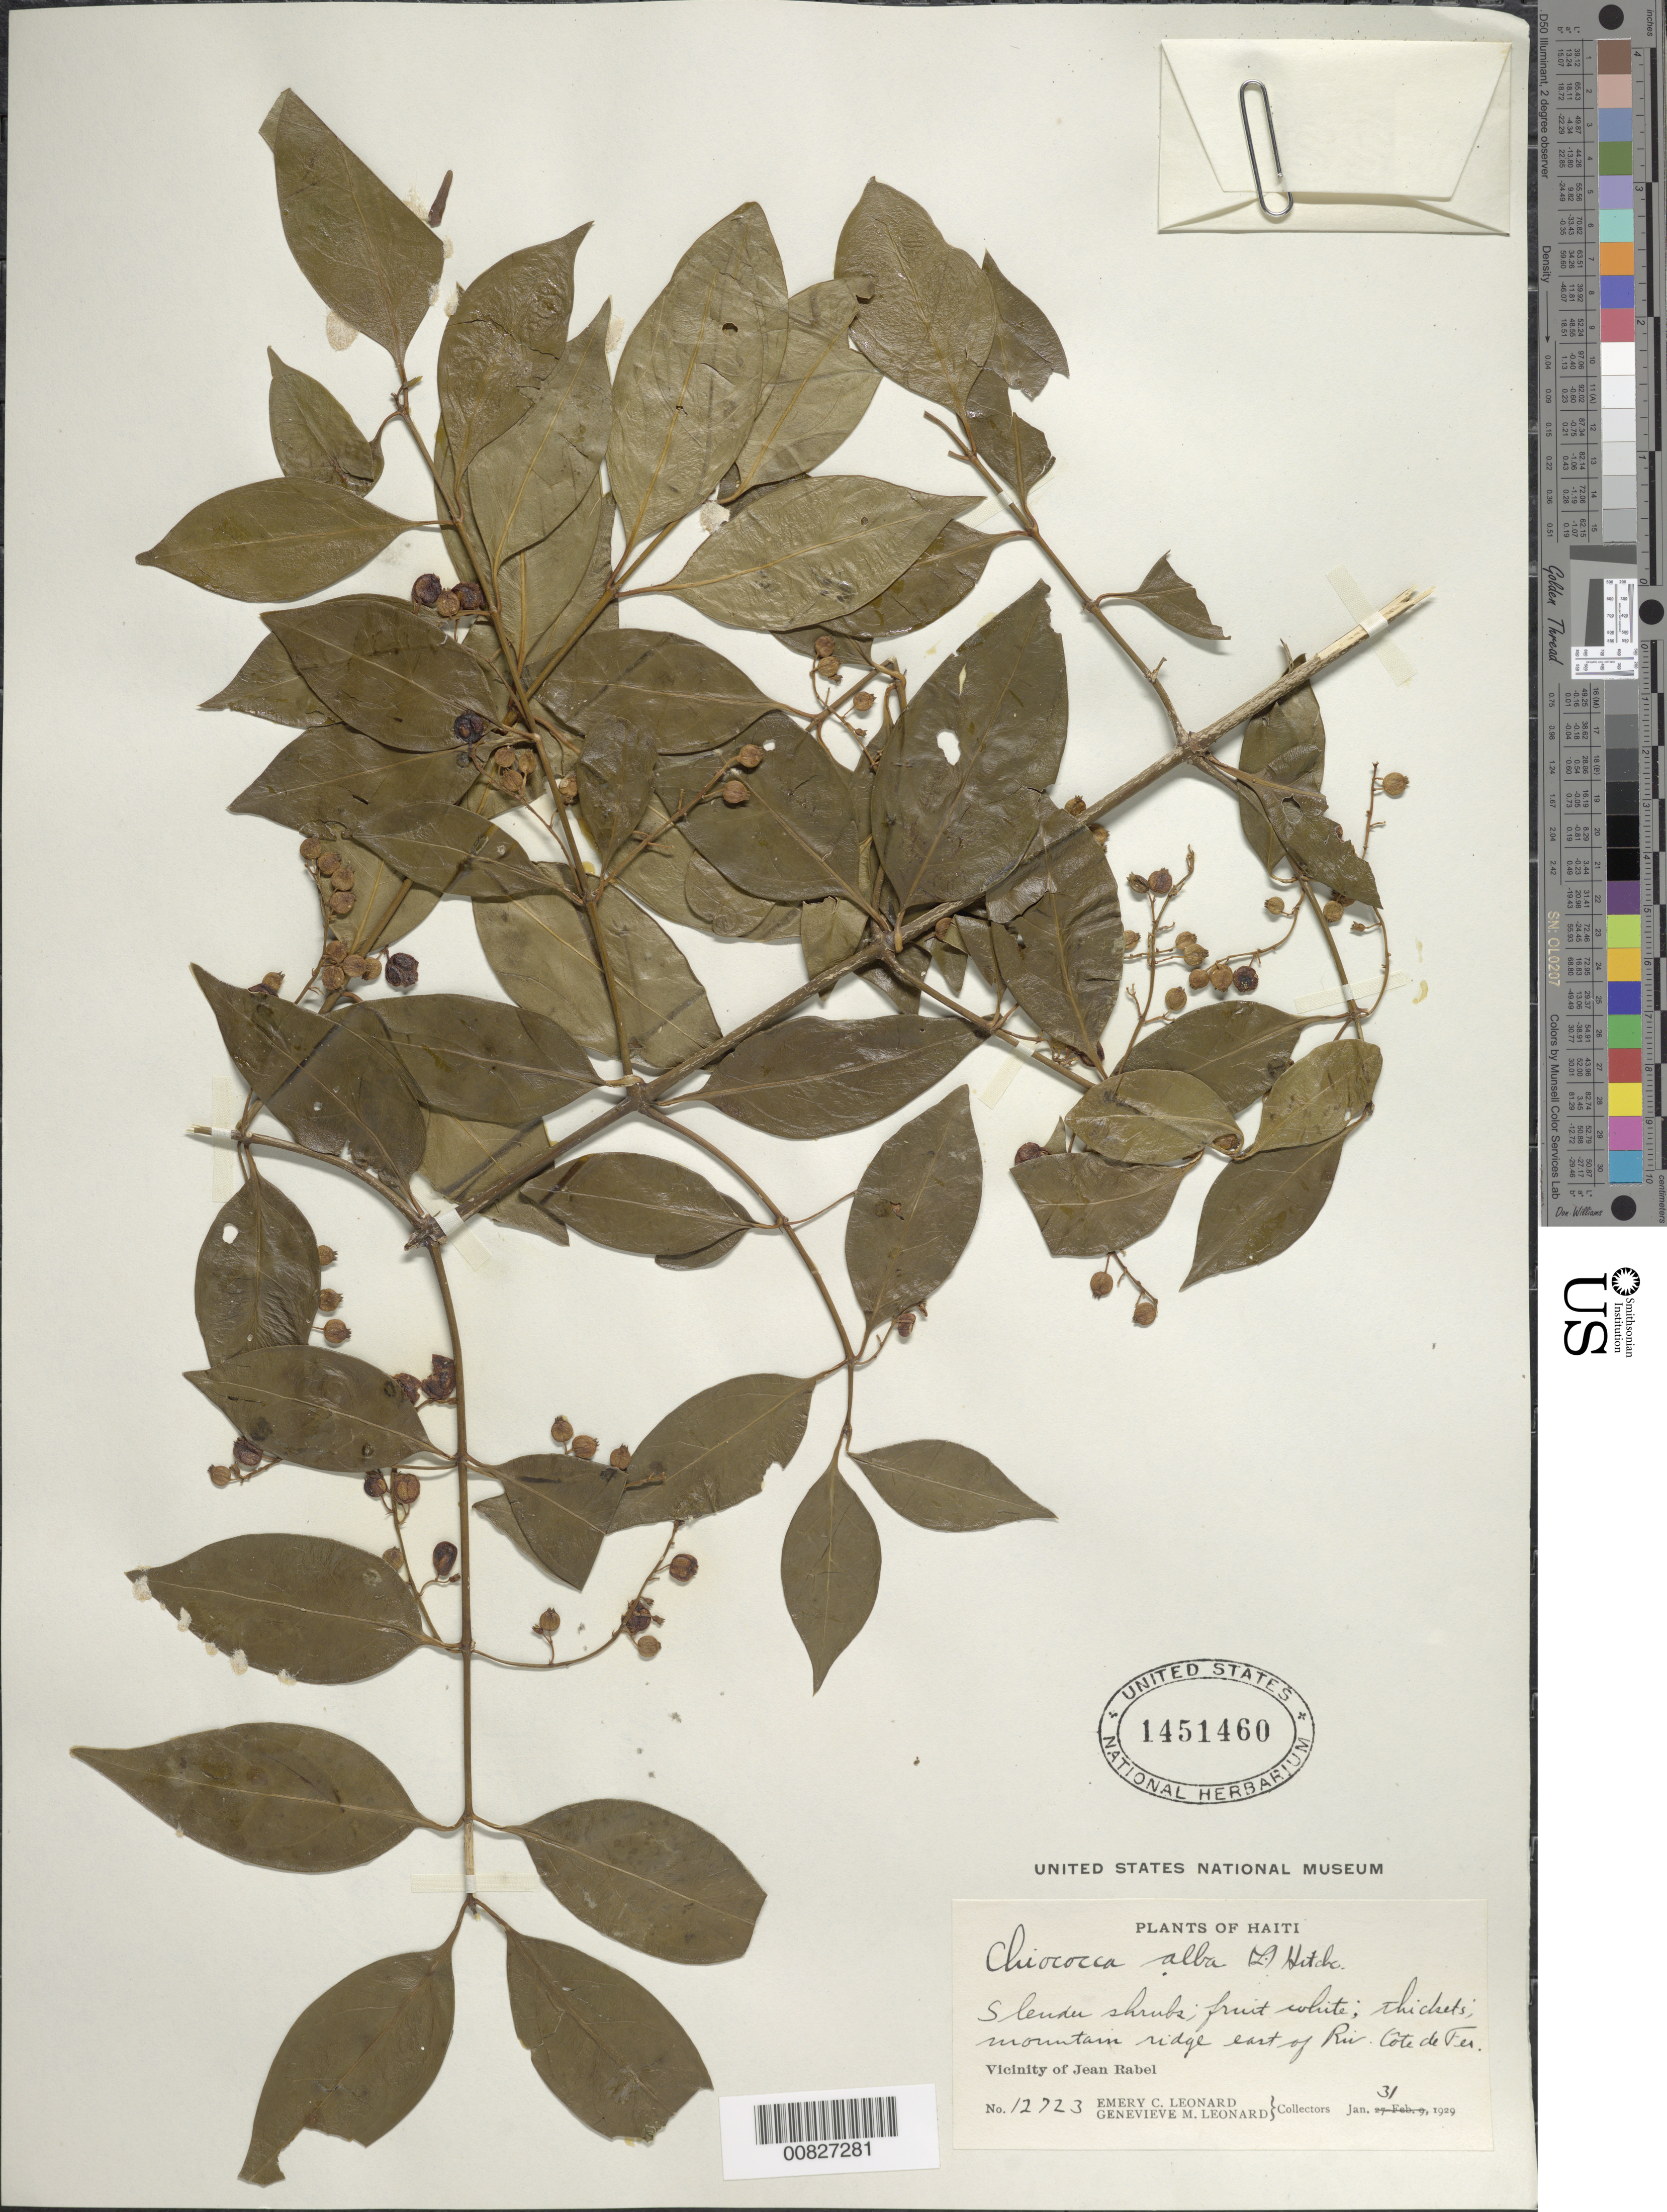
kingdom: Plantae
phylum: Tracheophyta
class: Magnoliopsida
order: Gentianales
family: Rubiaceae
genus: Chiococca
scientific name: Chiococca alba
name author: (L.) Hitchc.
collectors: E. C. Leonard & G. M. Leonard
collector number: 12723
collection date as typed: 31 Jan 1929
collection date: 1929-01-31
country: Haiti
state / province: Nord-Ouest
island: Hispaniola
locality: Vicinity of Jean Rabel, E of Riv. Côte de Fer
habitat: Thickets on mountain ridge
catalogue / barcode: US 1451460